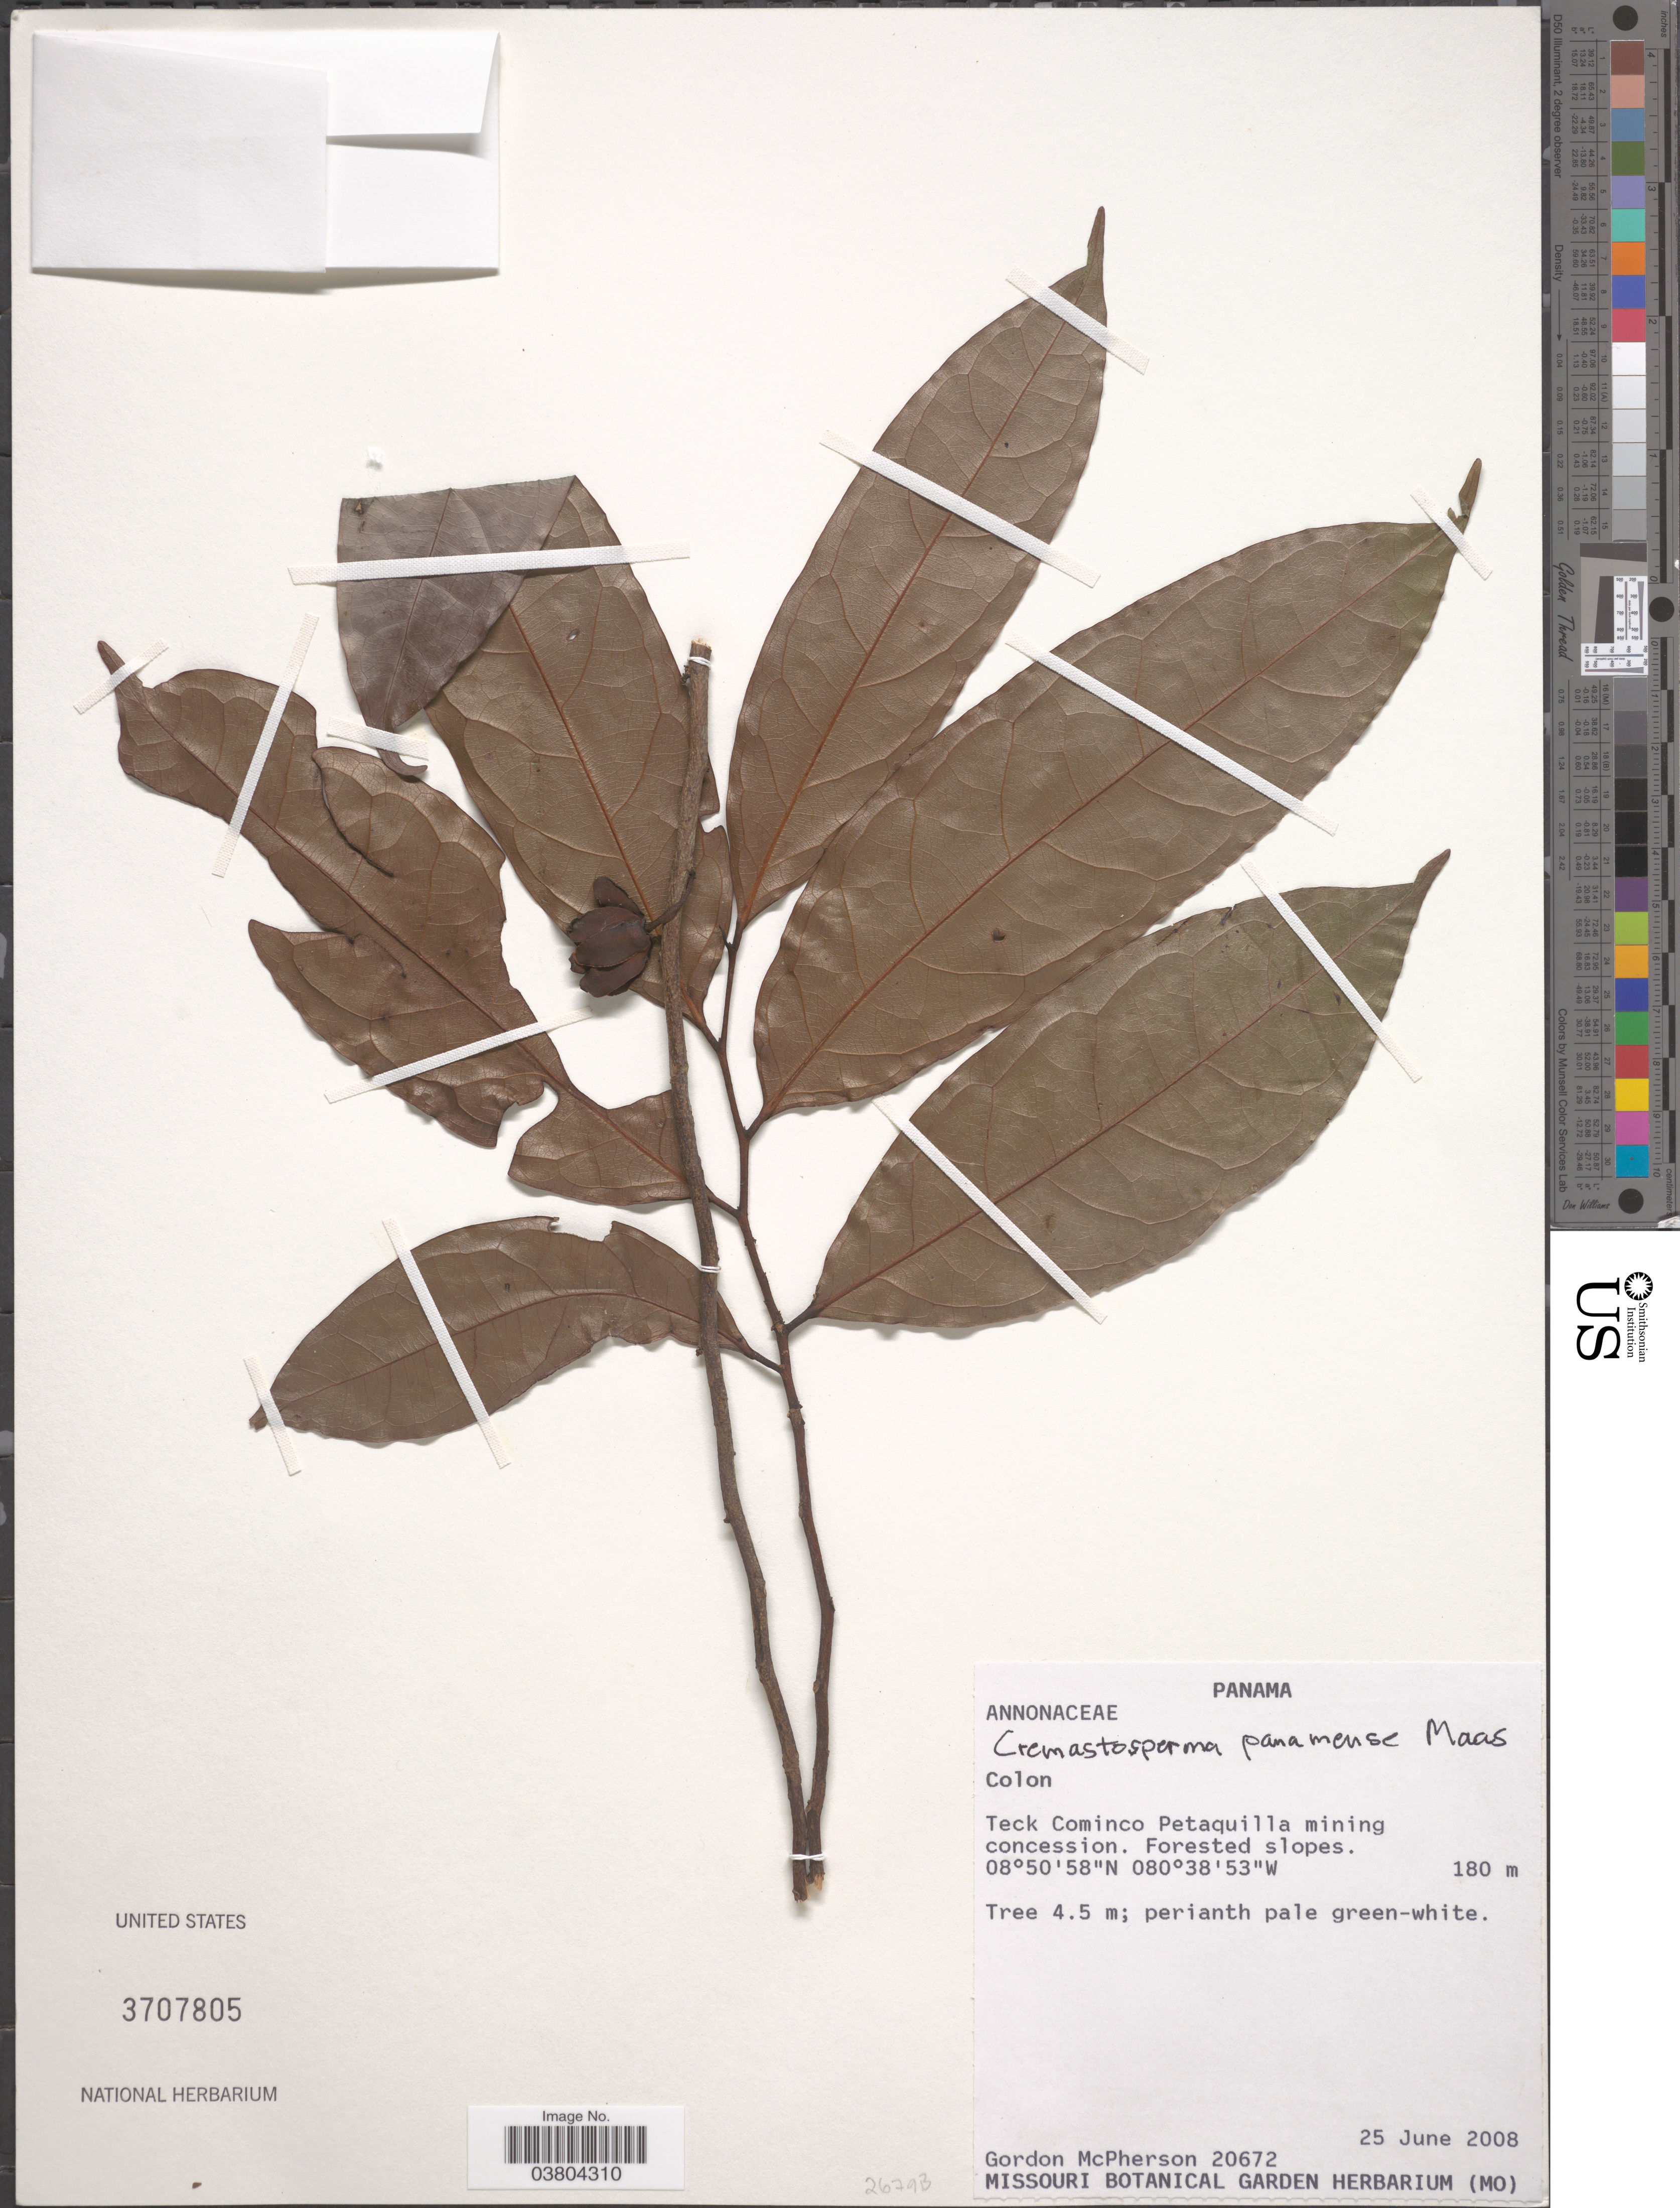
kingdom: Plantae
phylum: Tracheophyta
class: Magnoliopsida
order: Magnoliales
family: Annonaceae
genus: Cremastosperma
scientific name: Cremastosperma panamense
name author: Maas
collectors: G. McPherson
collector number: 20672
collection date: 2008-06-25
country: Panama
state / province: Colón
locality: Teck Cominco Petaquilla mining concession.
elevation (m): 180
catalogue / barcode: US 3707805